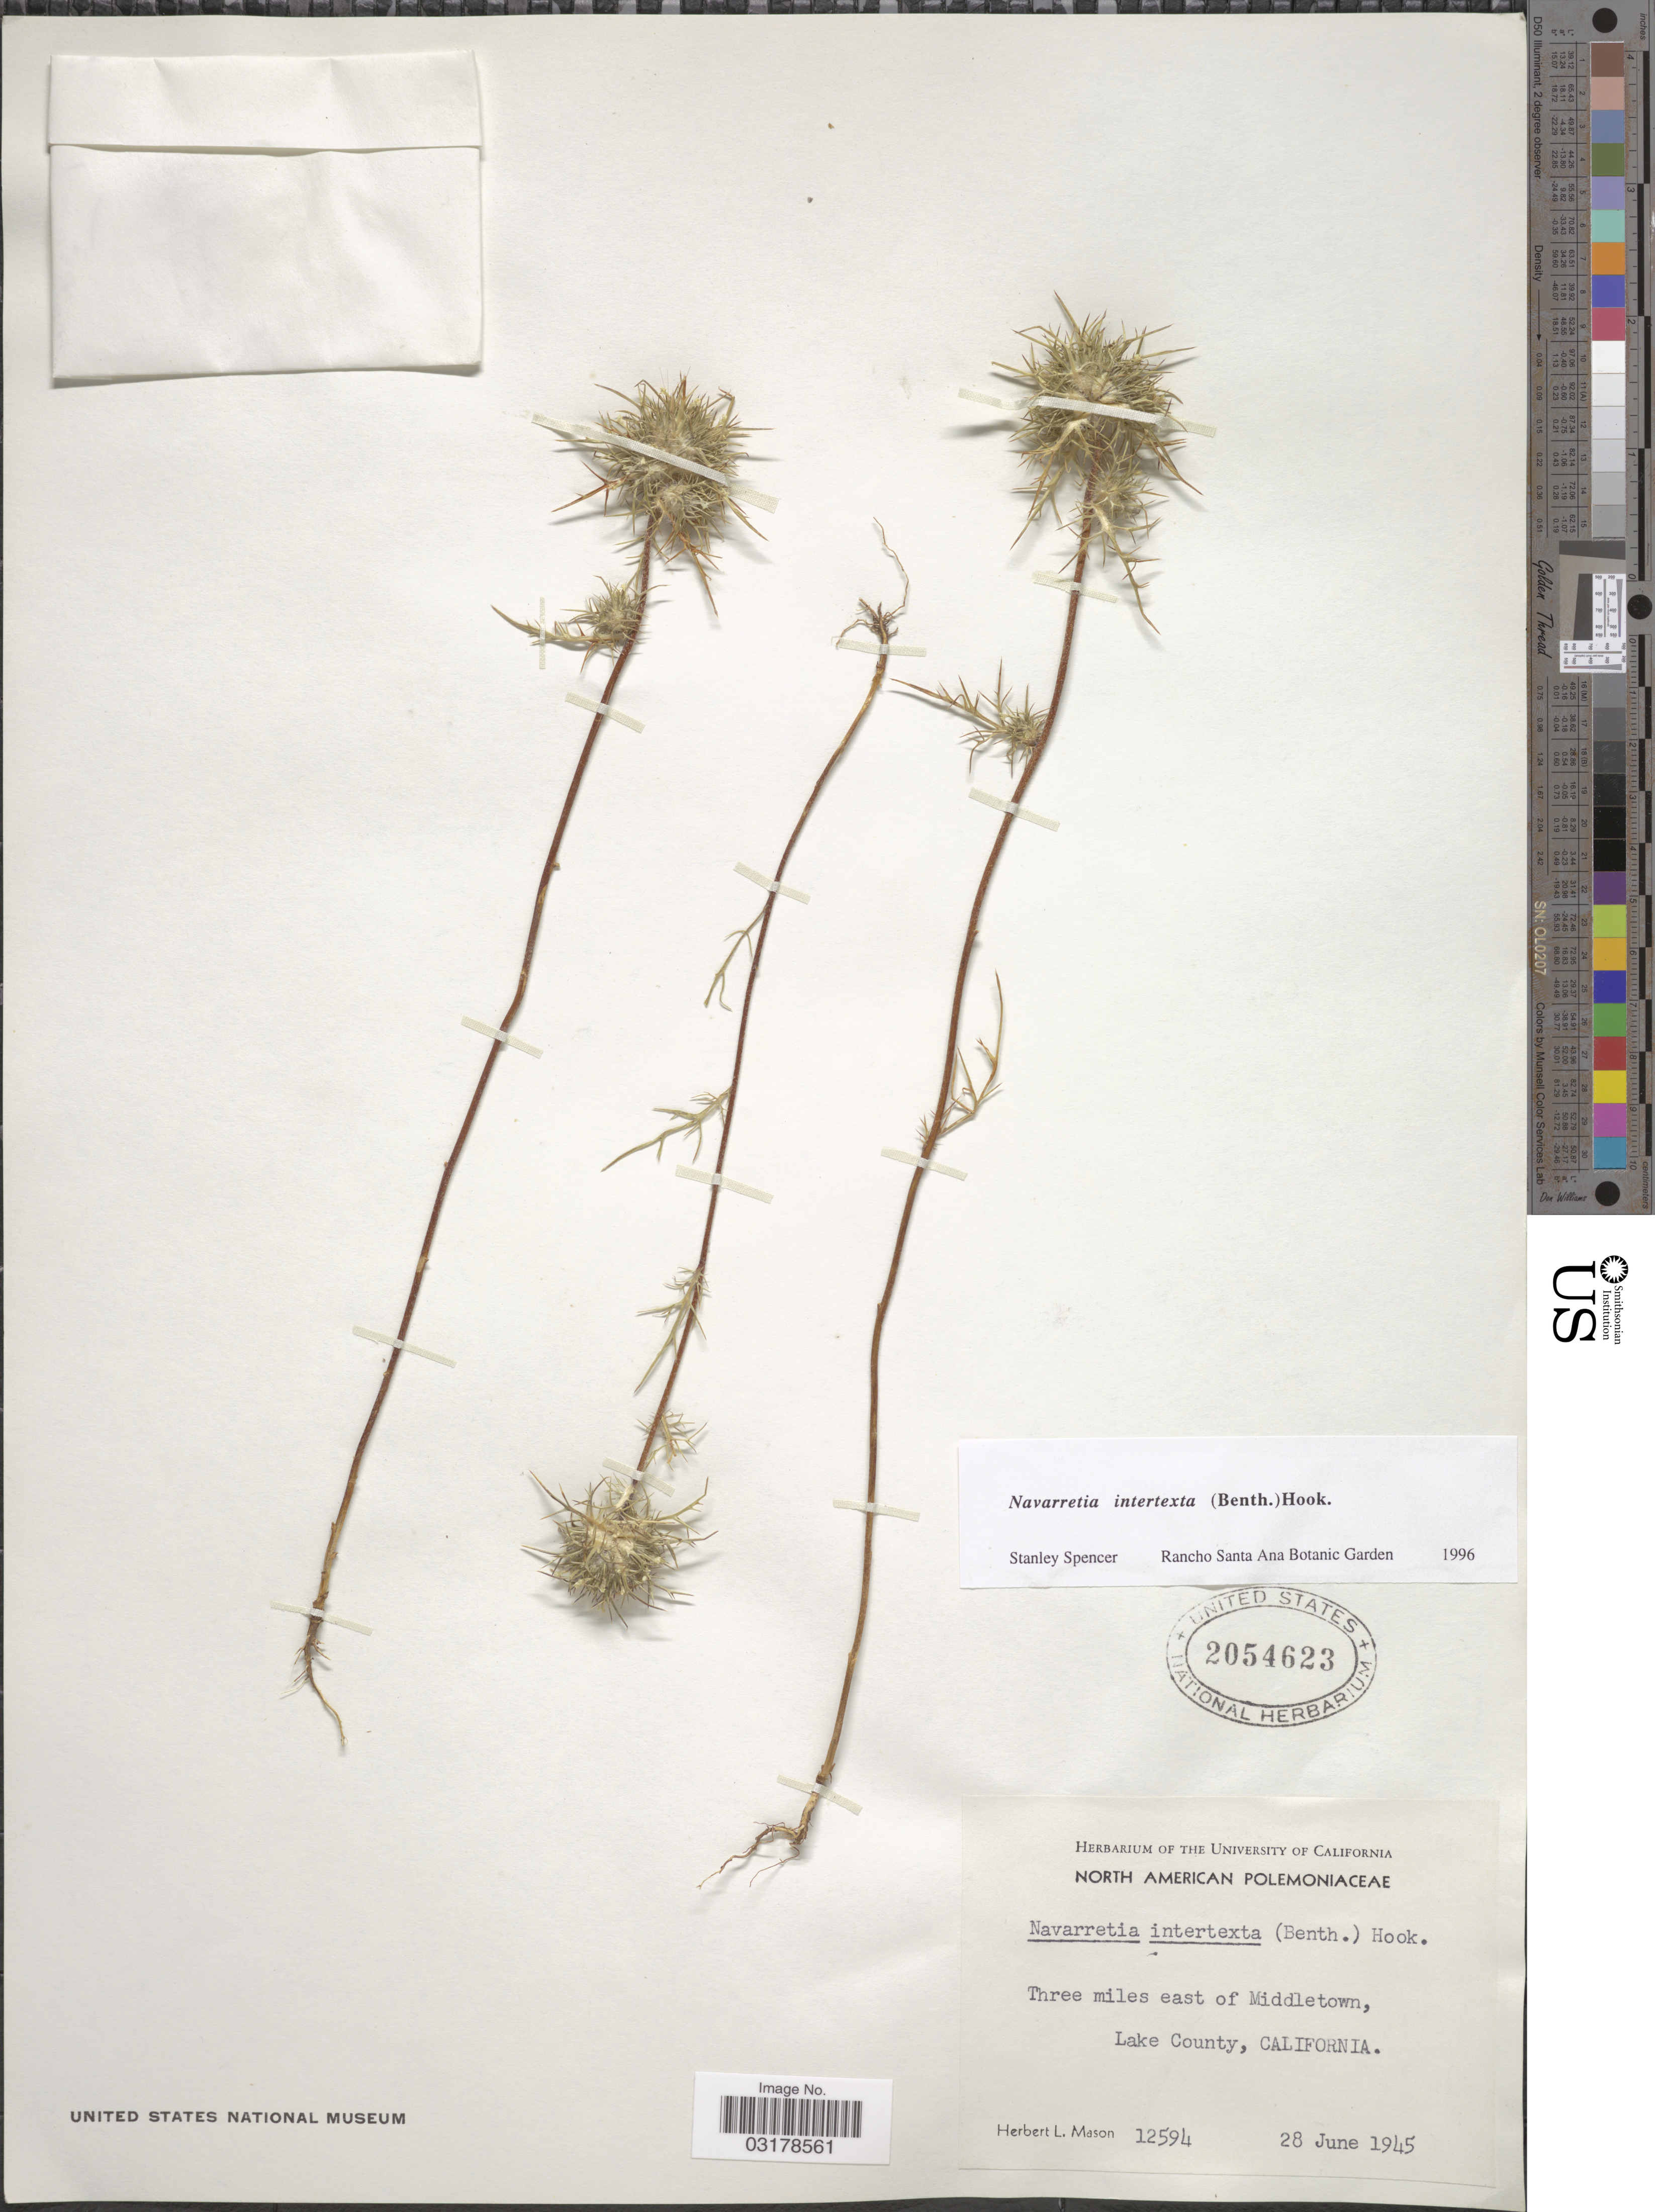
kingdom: Plantae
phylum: Tracheophyta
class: Magnoliopsida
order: Ericales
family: Polemoniaceae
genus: Navarretia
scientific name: Navarretia intertexta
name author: (Benth.) Hook.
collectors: H. L. Mason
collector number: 12594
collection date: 1945-06-28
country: United States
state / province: California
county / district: Lake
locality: Three miles east of Middletown, Lake County.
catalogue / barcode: US 2054623